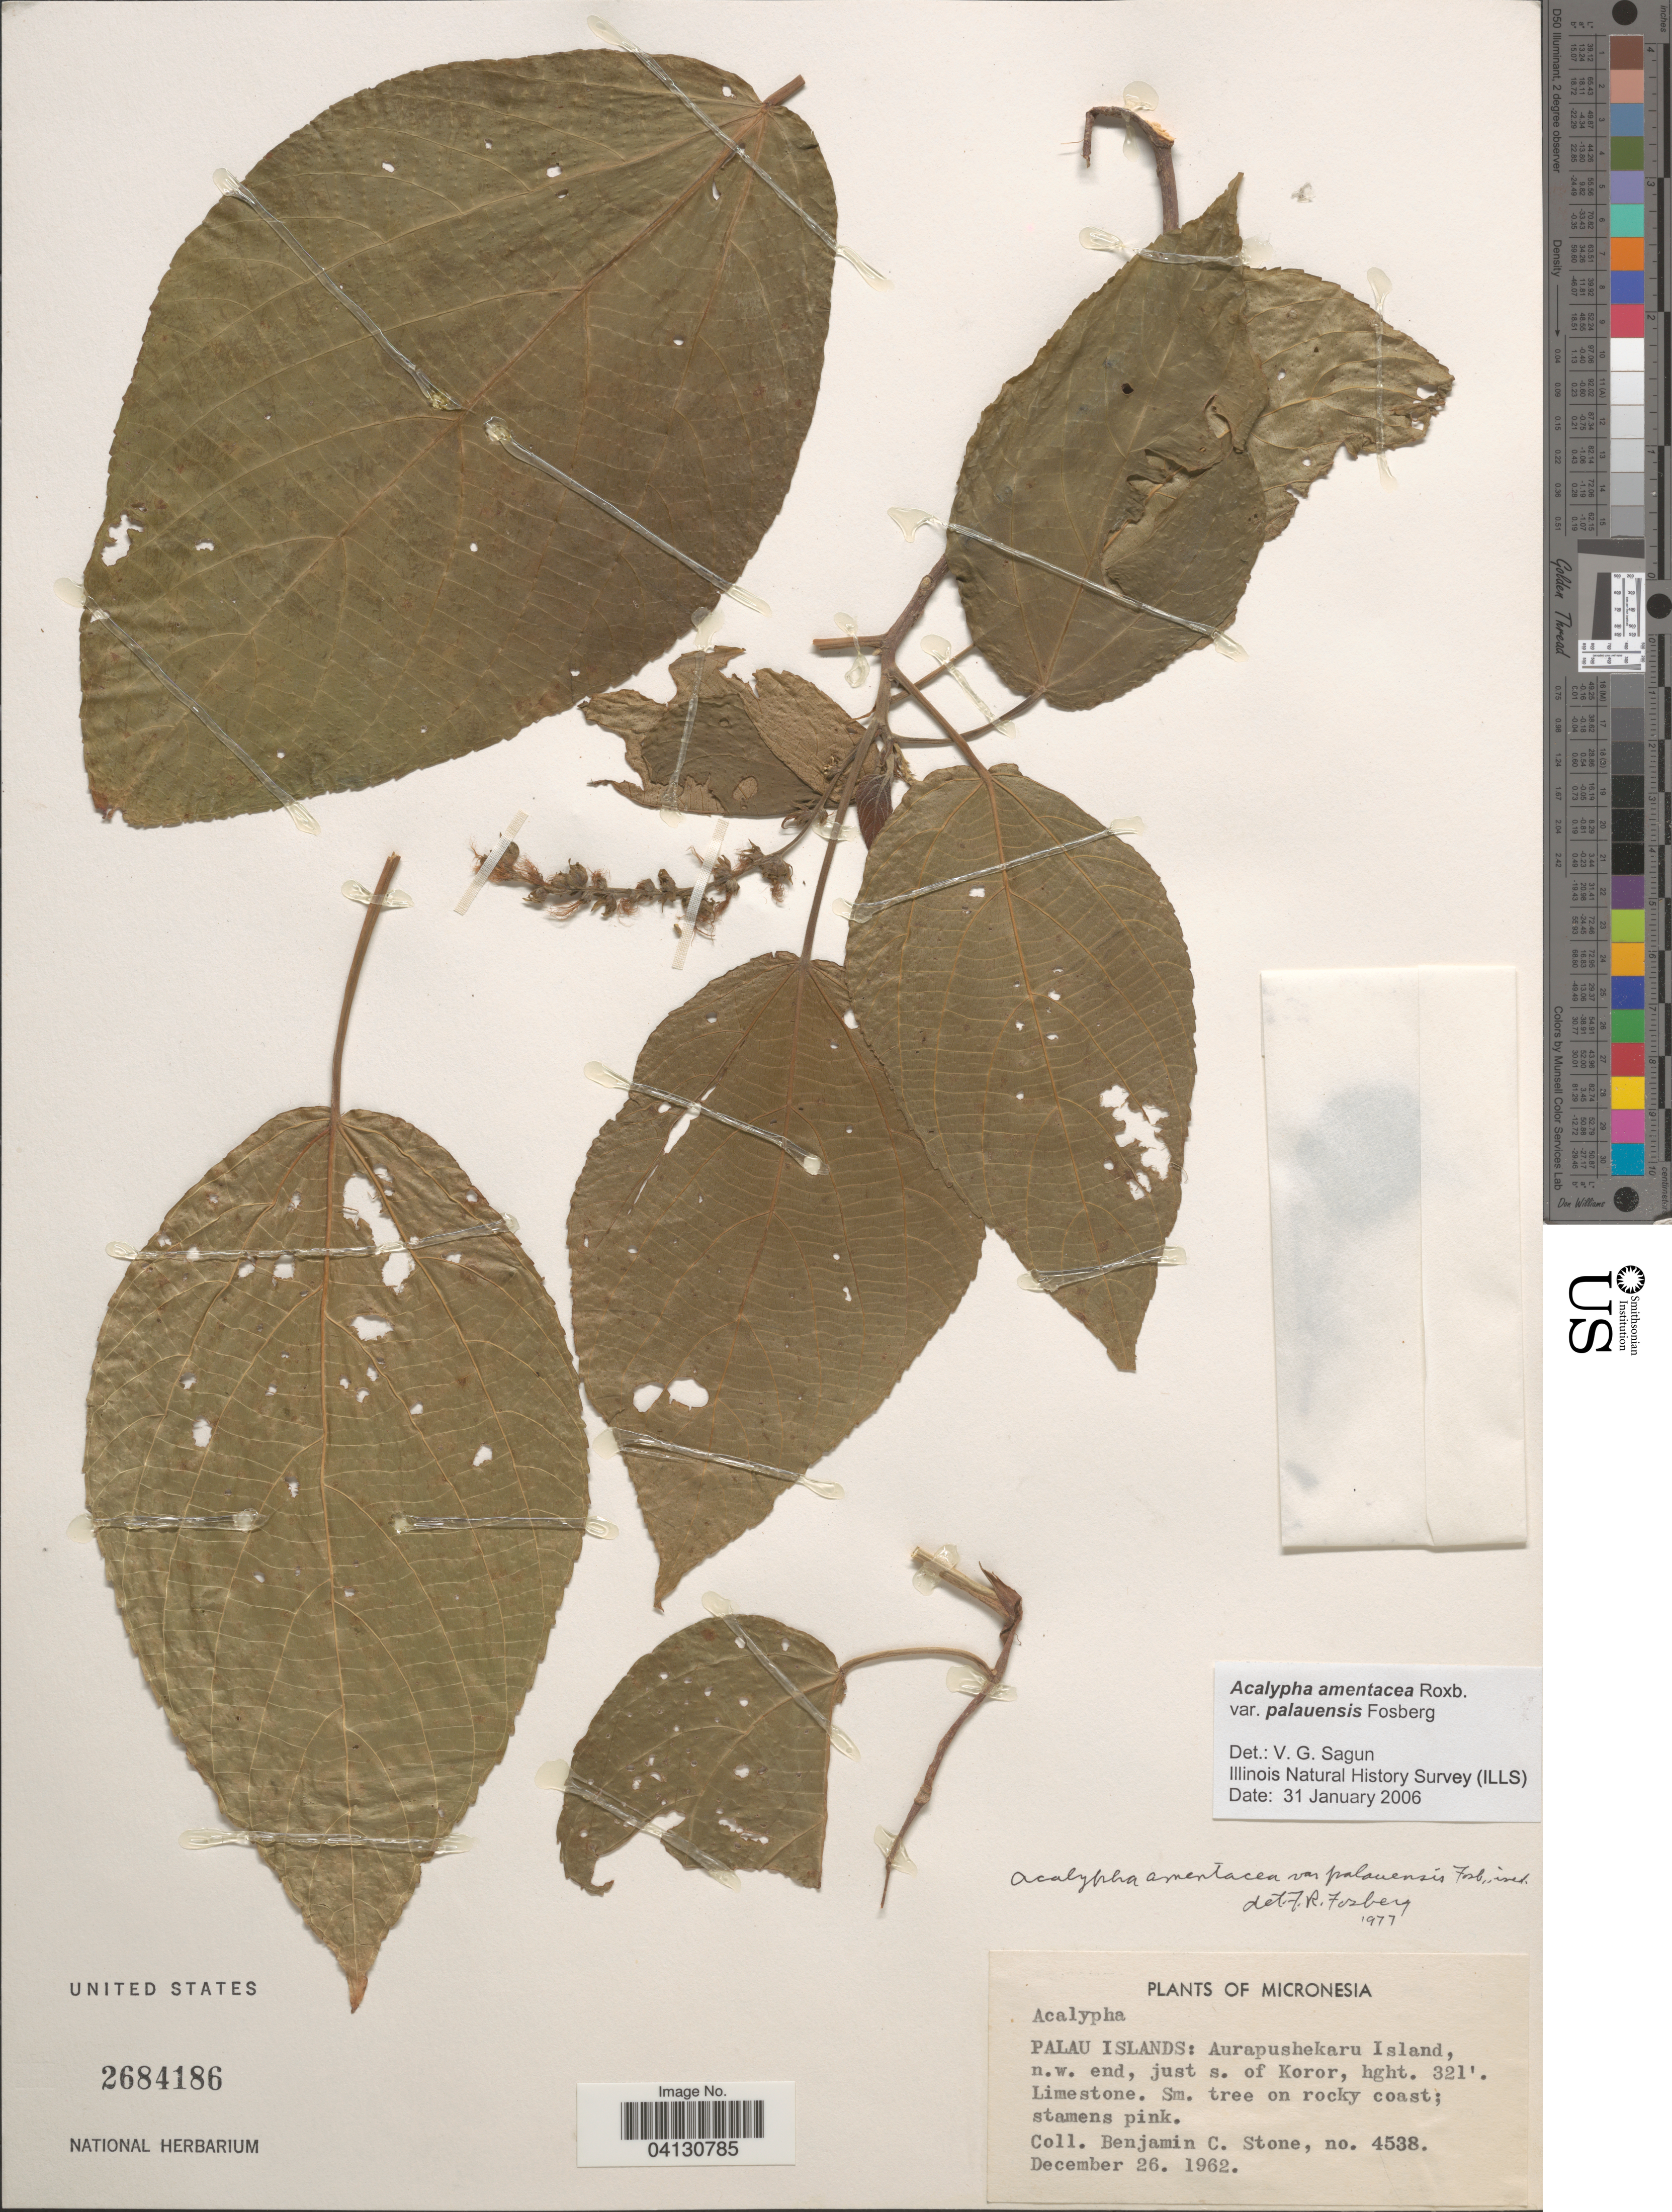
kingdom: Plantae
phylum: Tracheophyta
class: Magnoliopsida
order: Malpighiales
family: Euphorbiaceae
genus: Acalypha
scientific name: Acalypha amentacea var. palauensis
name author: Fosberg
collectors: B. C. Stone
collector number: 4538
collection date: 1962-12-26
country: Palau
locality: Micronesia. Palau Islands: Aurapushekaru Island, n.w. end, just s. of Koror.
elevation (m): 98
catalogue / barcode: US 2684186